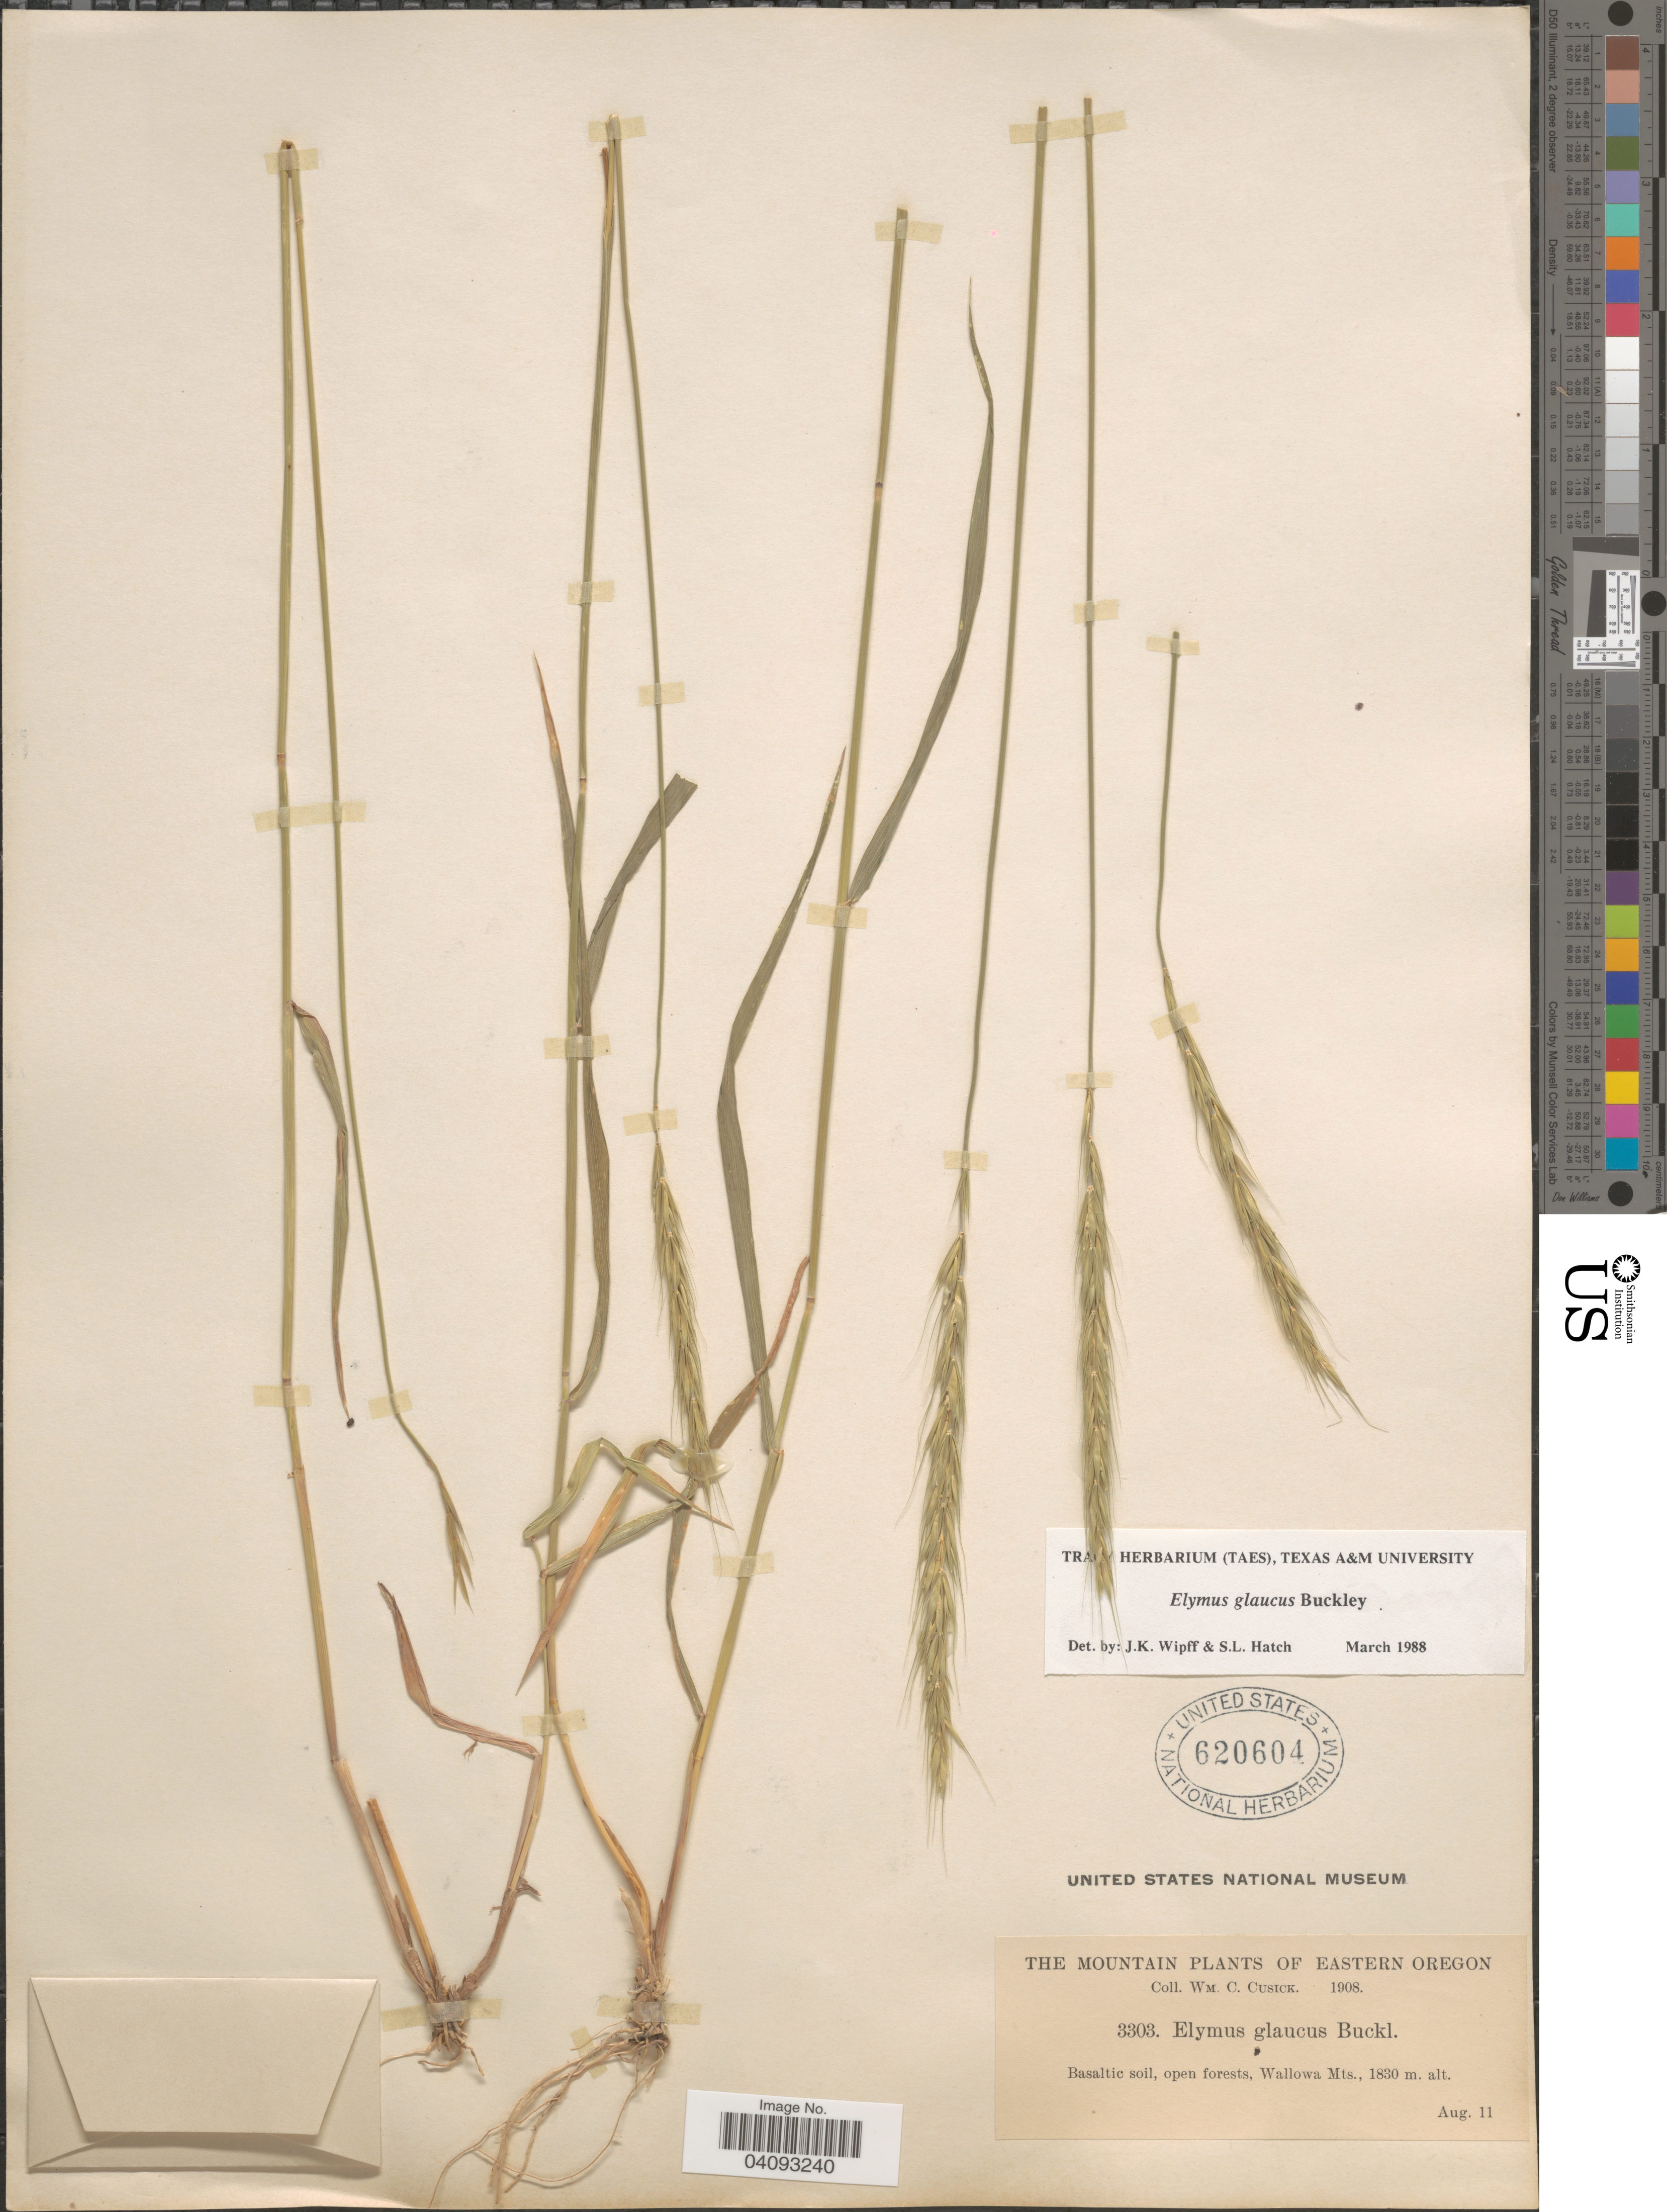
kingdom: Plantae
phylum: Tracheophyta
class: Liliopsida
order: Poales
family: Poaceae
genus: Elymus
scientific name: Elymus glaucus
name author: Buckley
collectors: W. C. Cusick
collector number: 3303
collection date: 1908-08-11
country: United States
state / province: Oregon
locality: Eastern Oregon. Basaltic soil, open forests, Wallowa Mts.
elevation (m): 1830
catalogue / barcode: US 620604